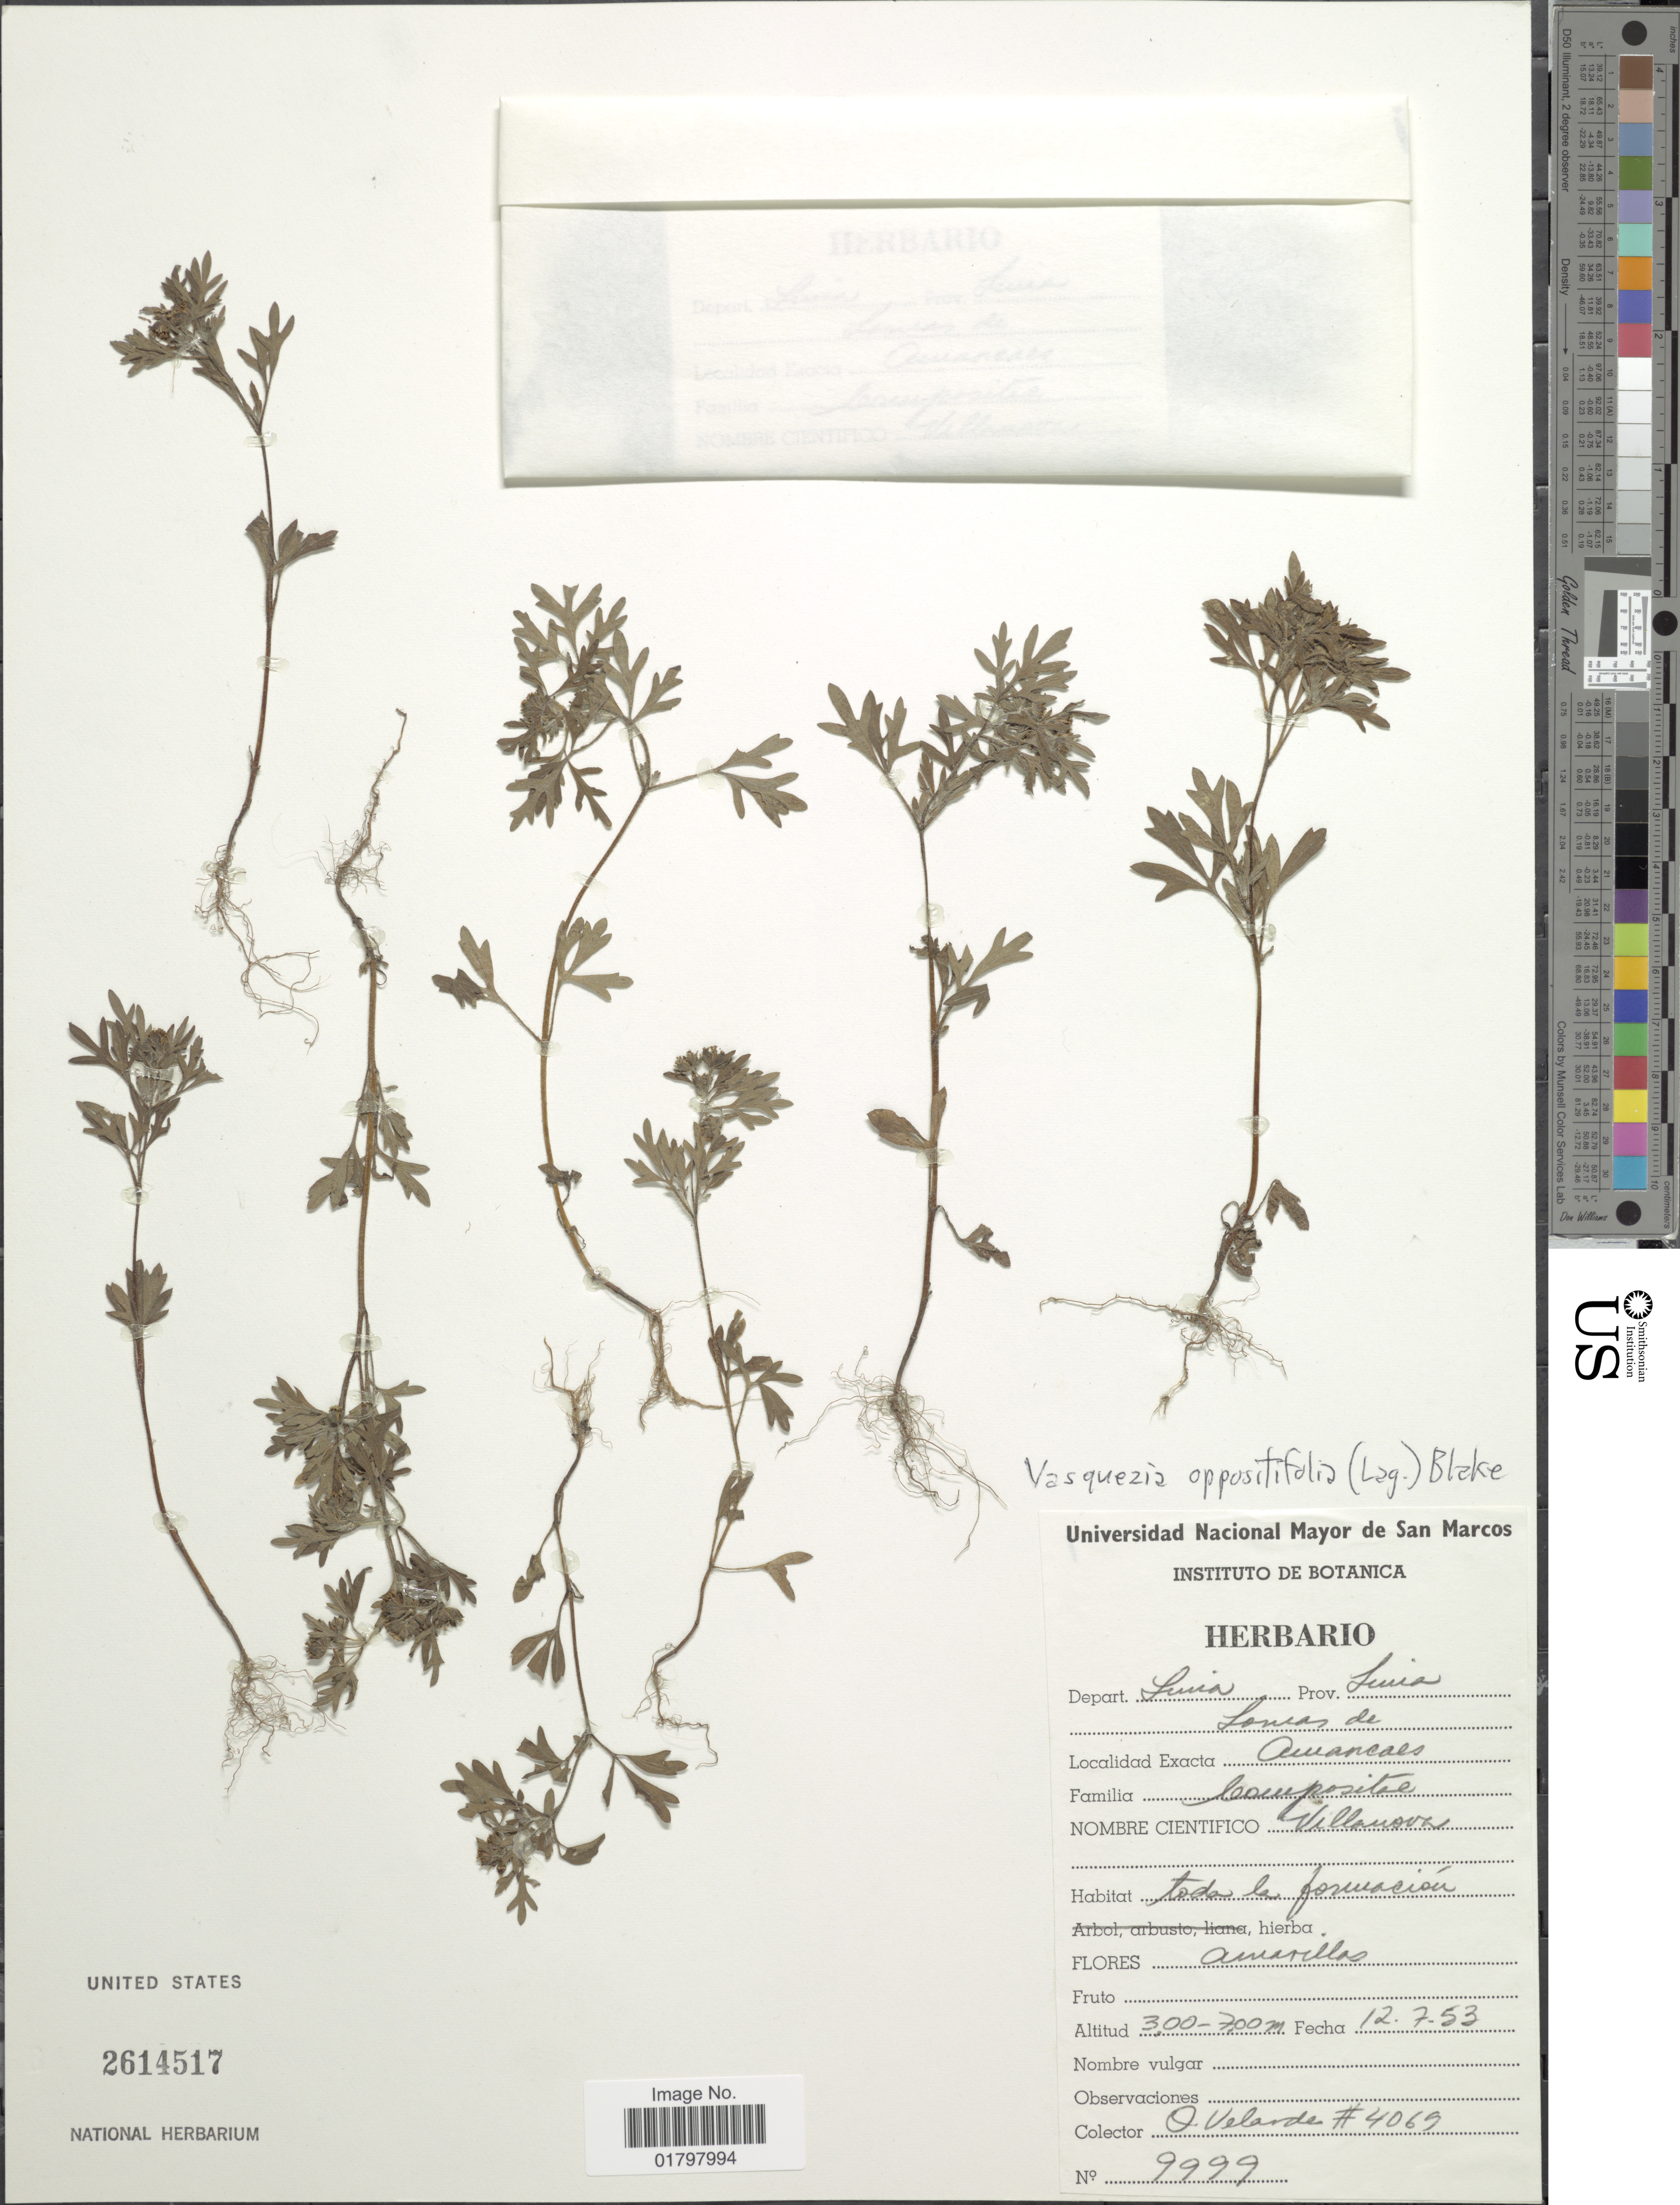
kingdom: Plantae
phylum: Tracheophyta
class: Magnoliopsida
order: Asterales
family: Asteraceae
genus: Vasquesia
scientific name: Vasquesia oppositifolia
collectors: O. Velarde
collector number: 4069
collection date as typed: Transcribed d/m/y: 12/7/53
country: Peru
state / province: Lima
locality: Lomas de Amancaes, Prov. Lima, Depart. Lima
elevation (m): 300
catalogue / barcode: US 2614517